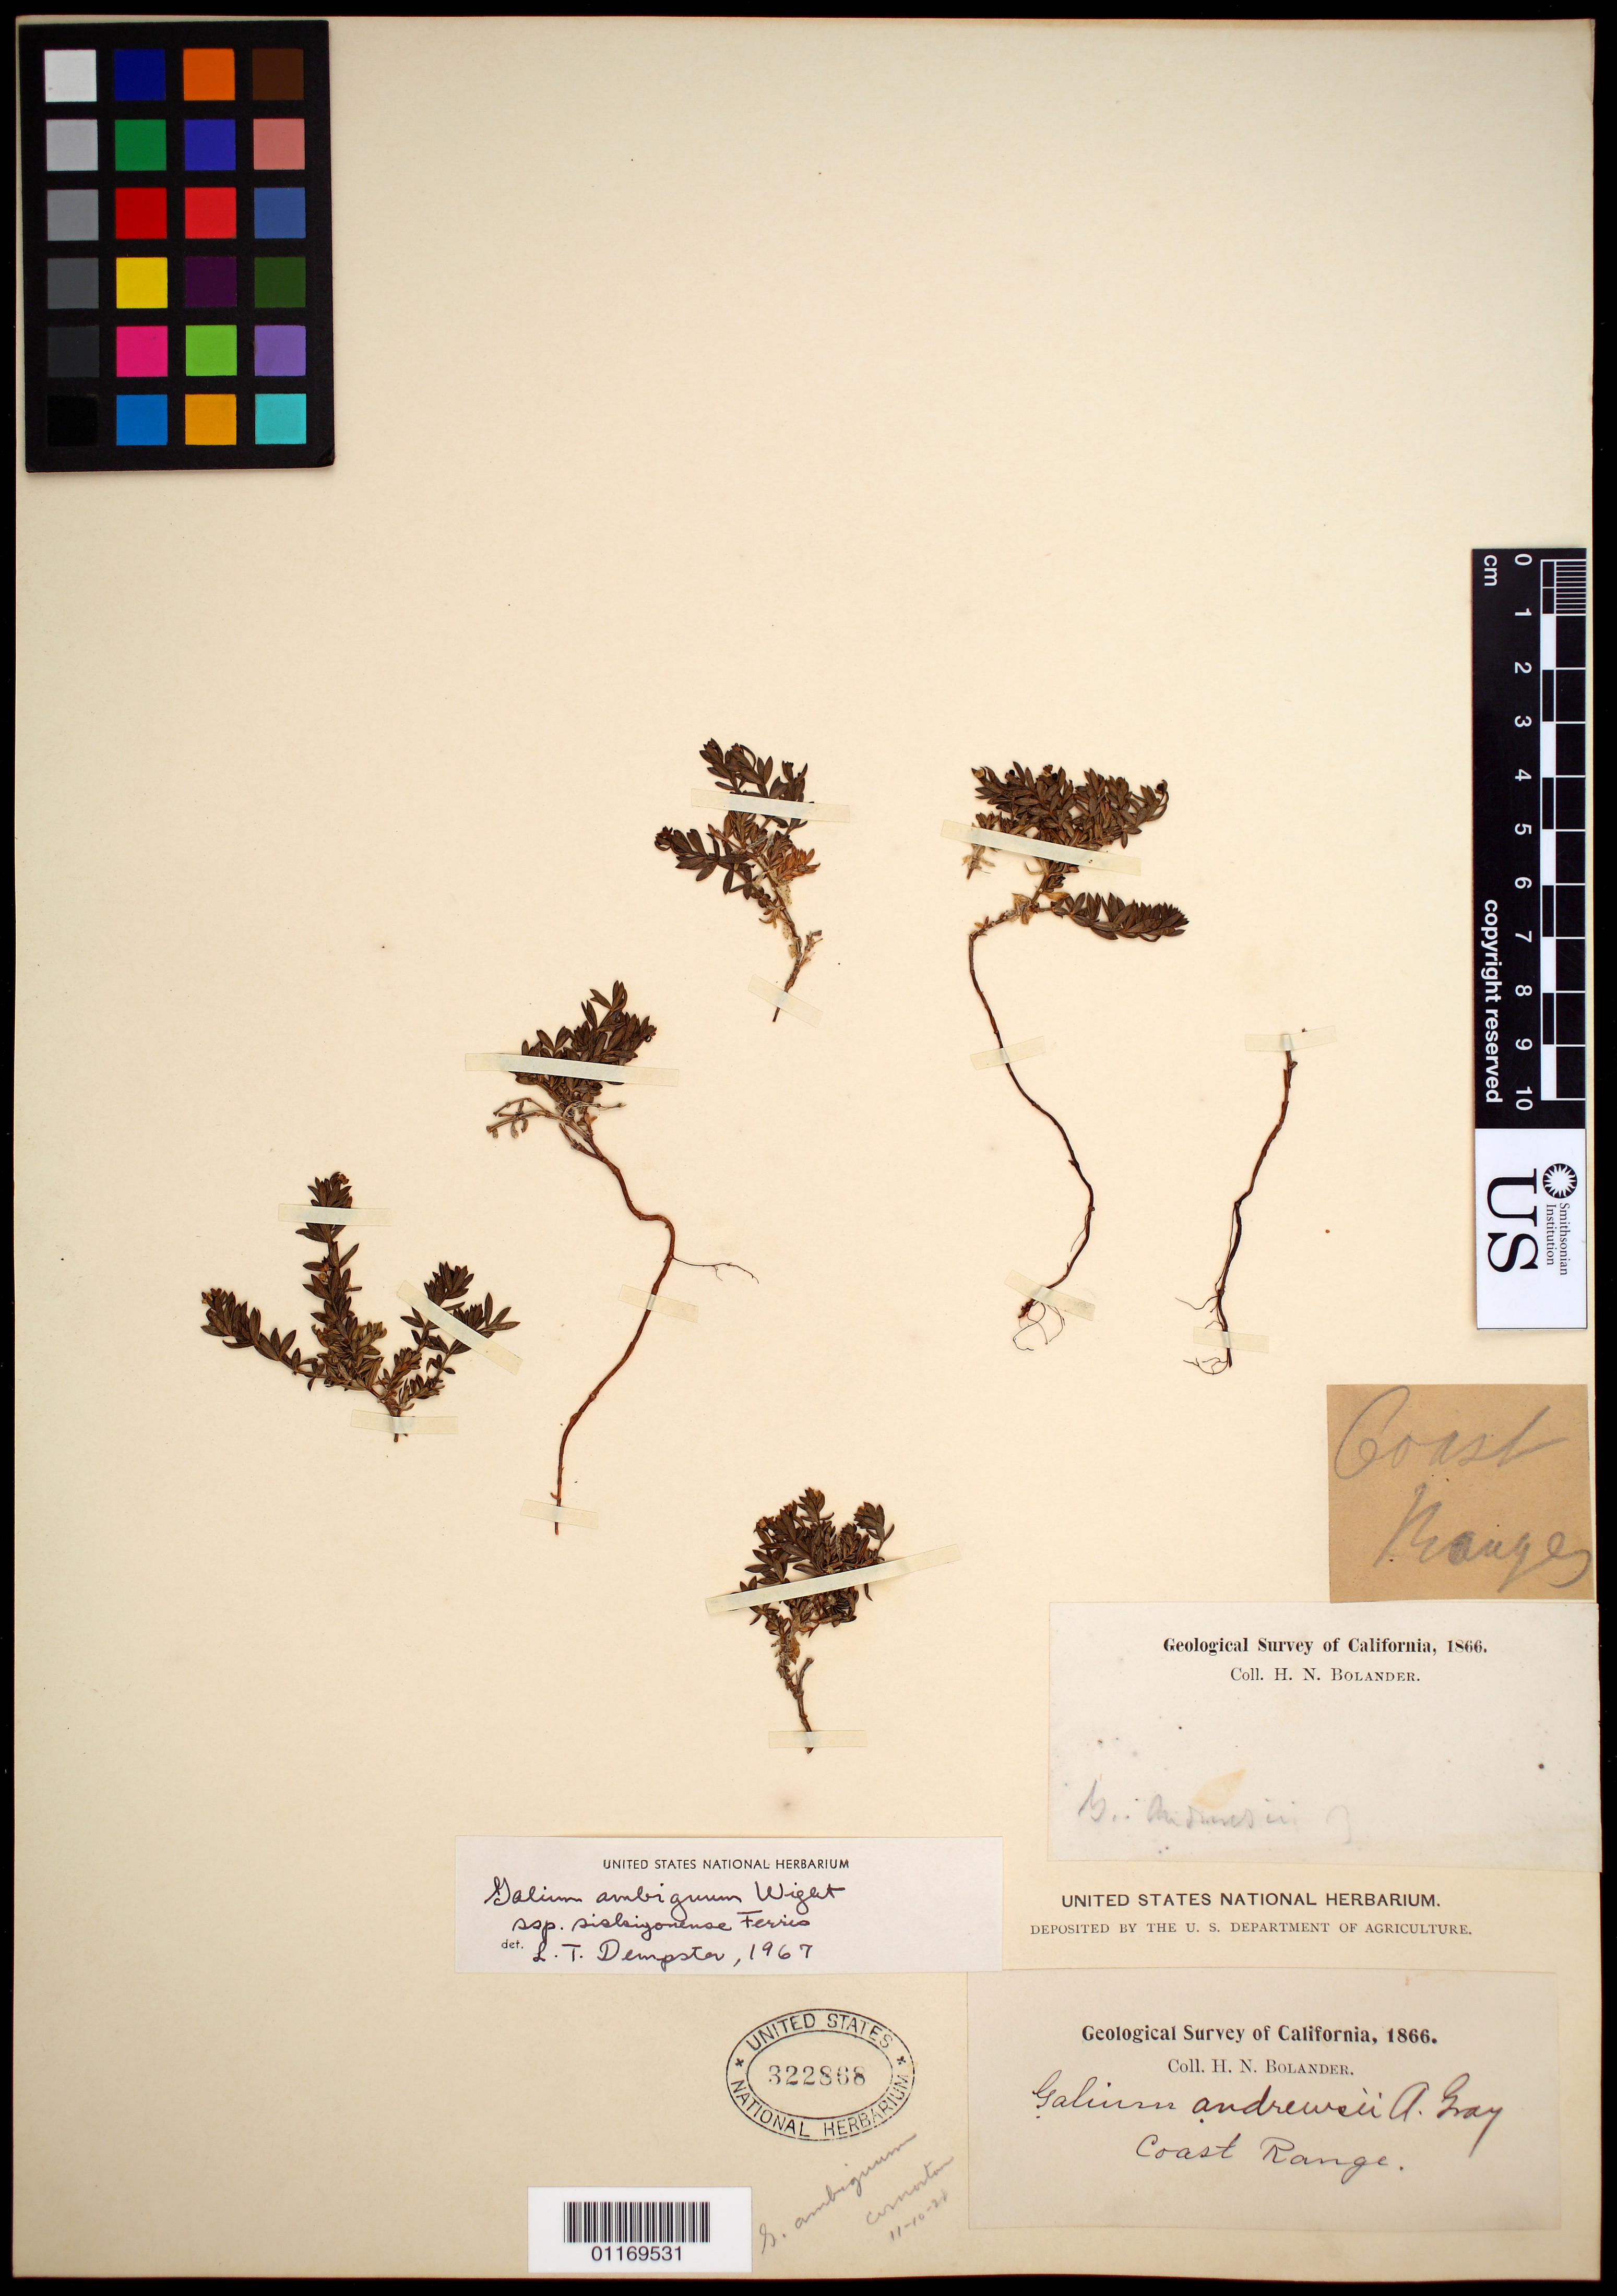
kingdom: Plantae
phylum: Tracheophyta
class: Magnoliopsida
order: Gentianales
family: Rubiaceae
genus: Galium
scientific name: Galium ambiguum subsp. siskiyouense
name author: (Ferris) Dempster & Stebbins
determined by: Dempster, L. T.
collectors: H. Bolander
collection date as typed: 1866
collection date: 1866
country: United States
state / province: California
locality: Coast Range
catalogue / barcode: US 322868